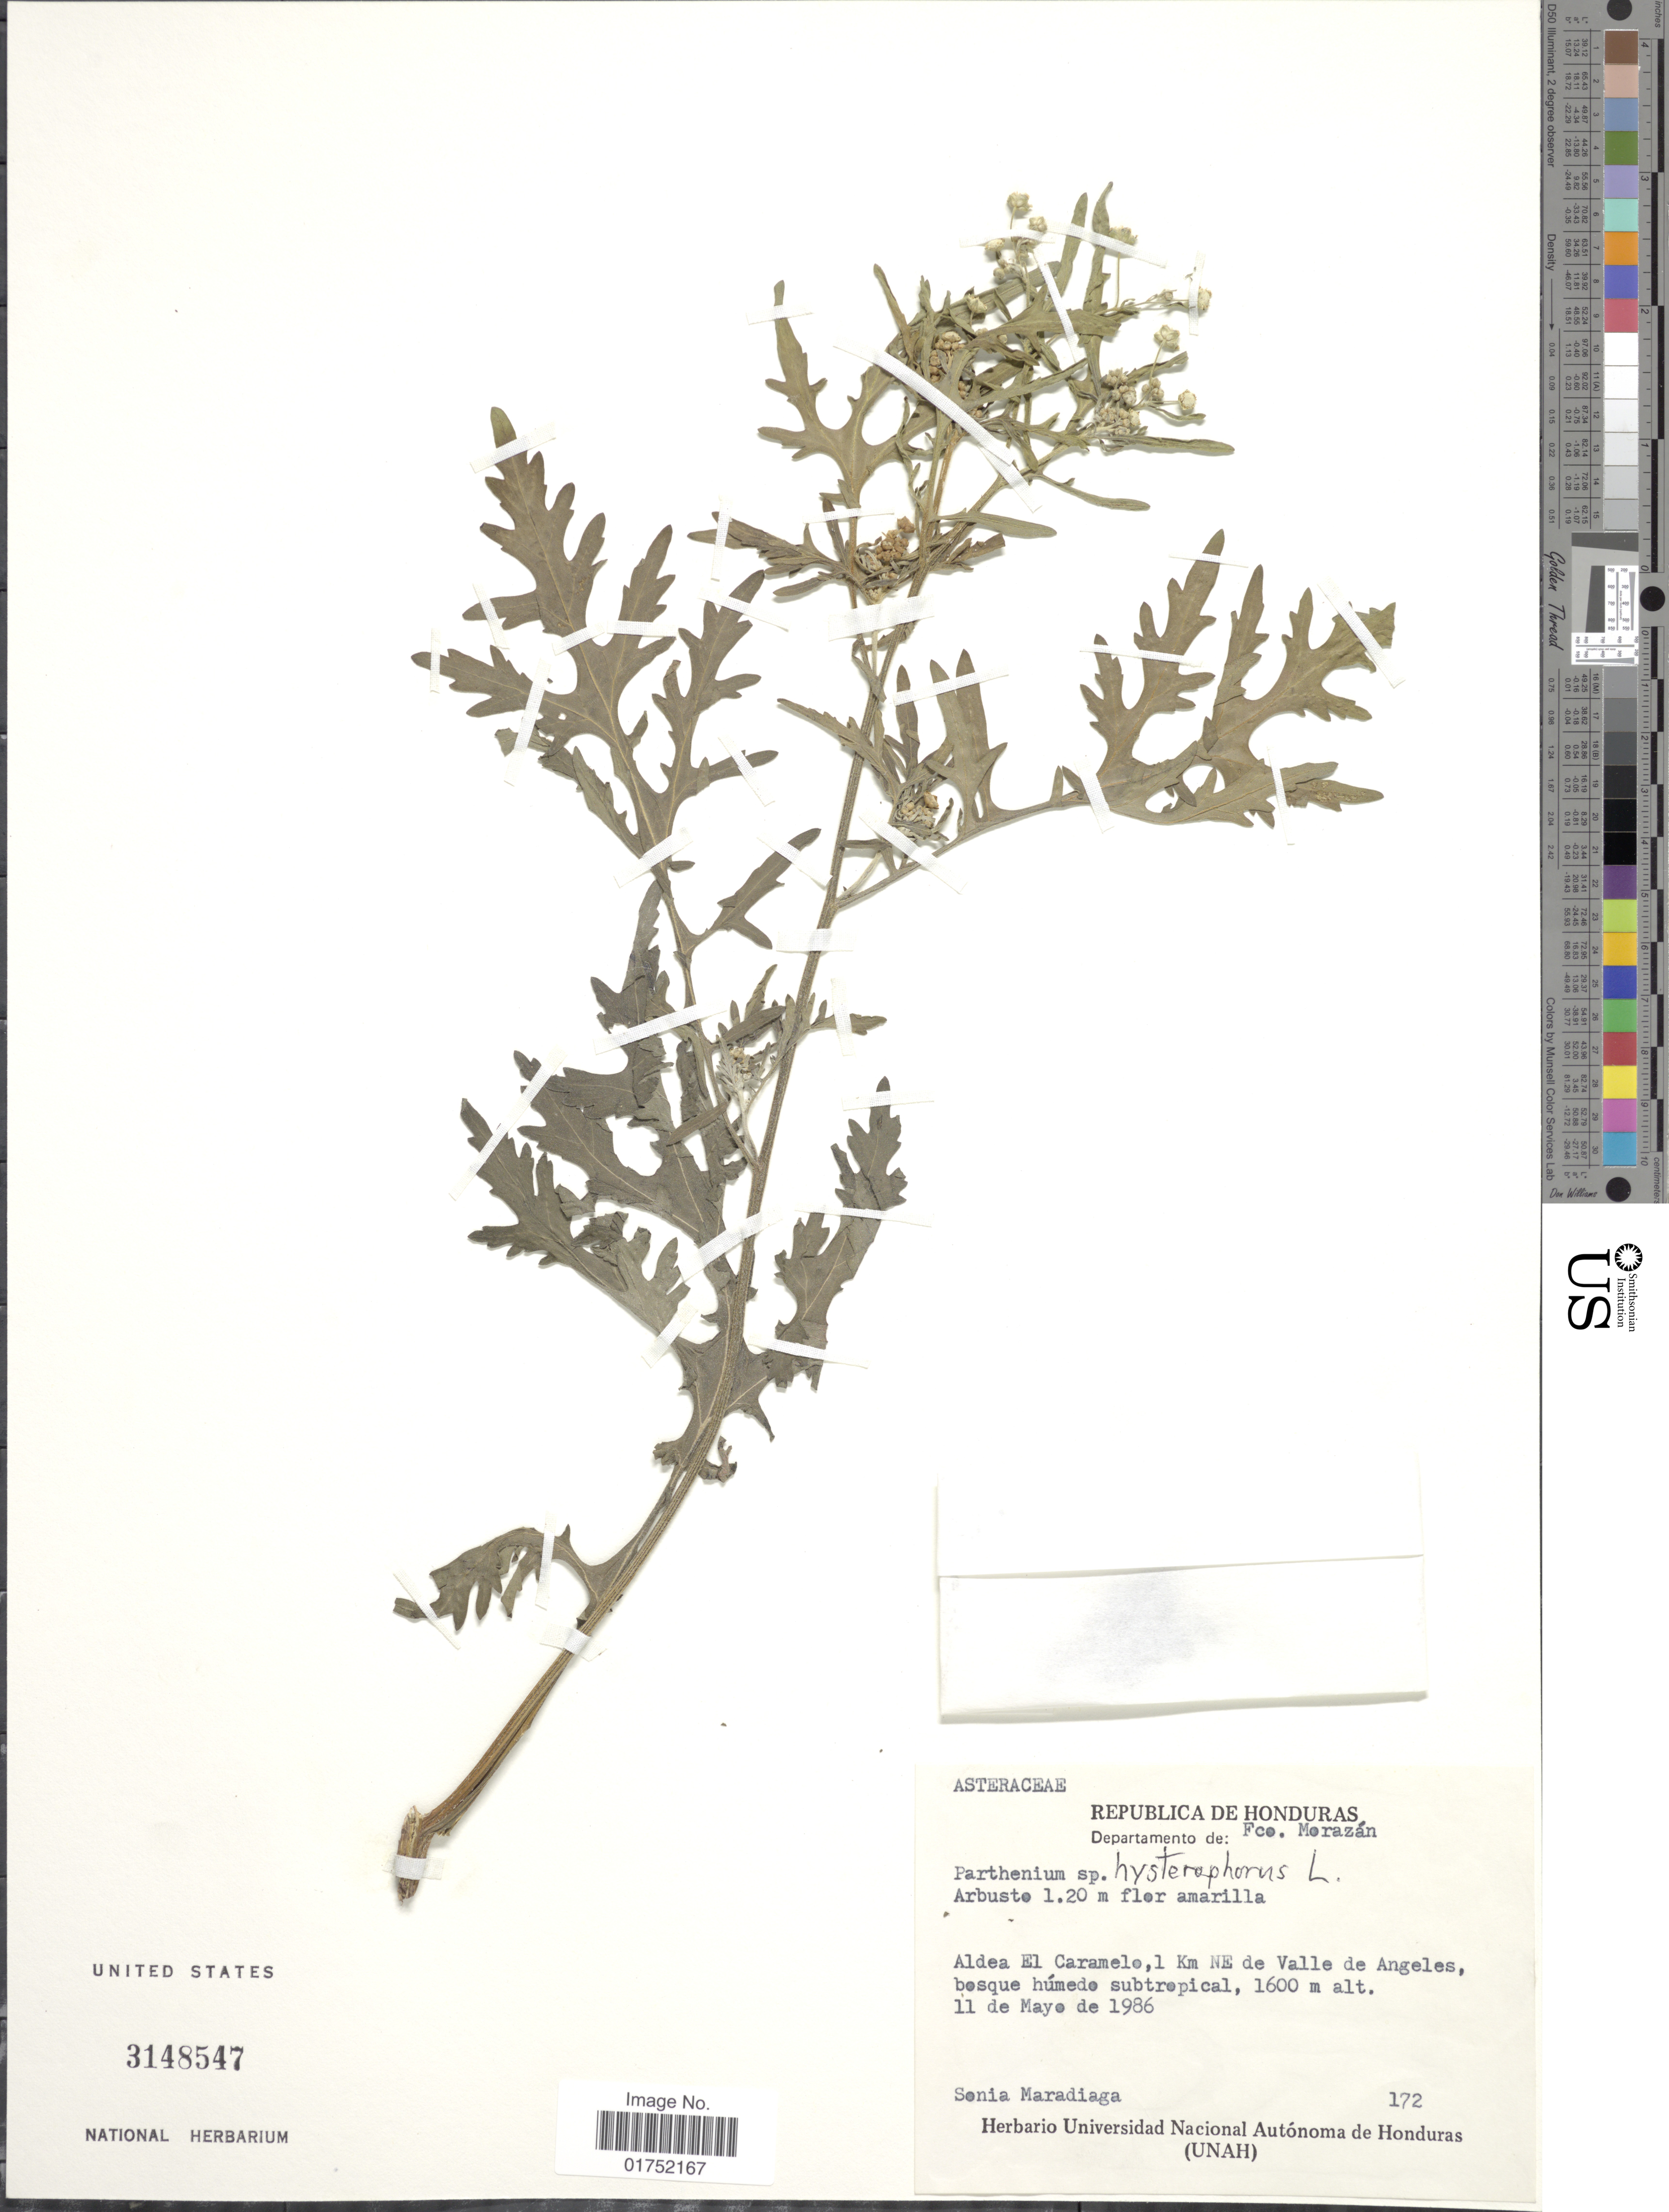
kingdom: Plantae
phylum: Tracheophyta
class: Magnoliopsida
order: Asterales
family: Asteraceae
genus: Parthenium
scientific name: Parthenium hysterophorus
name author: L.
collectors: S. Maradiaga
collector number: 172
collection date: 1986-05-11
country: Honduras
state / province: Fco. Morazán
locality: Republica de Honduras, Aldea El Caramelo, 1 km NE de Valle de Angeles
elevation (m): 1600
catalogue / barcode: US 3148547